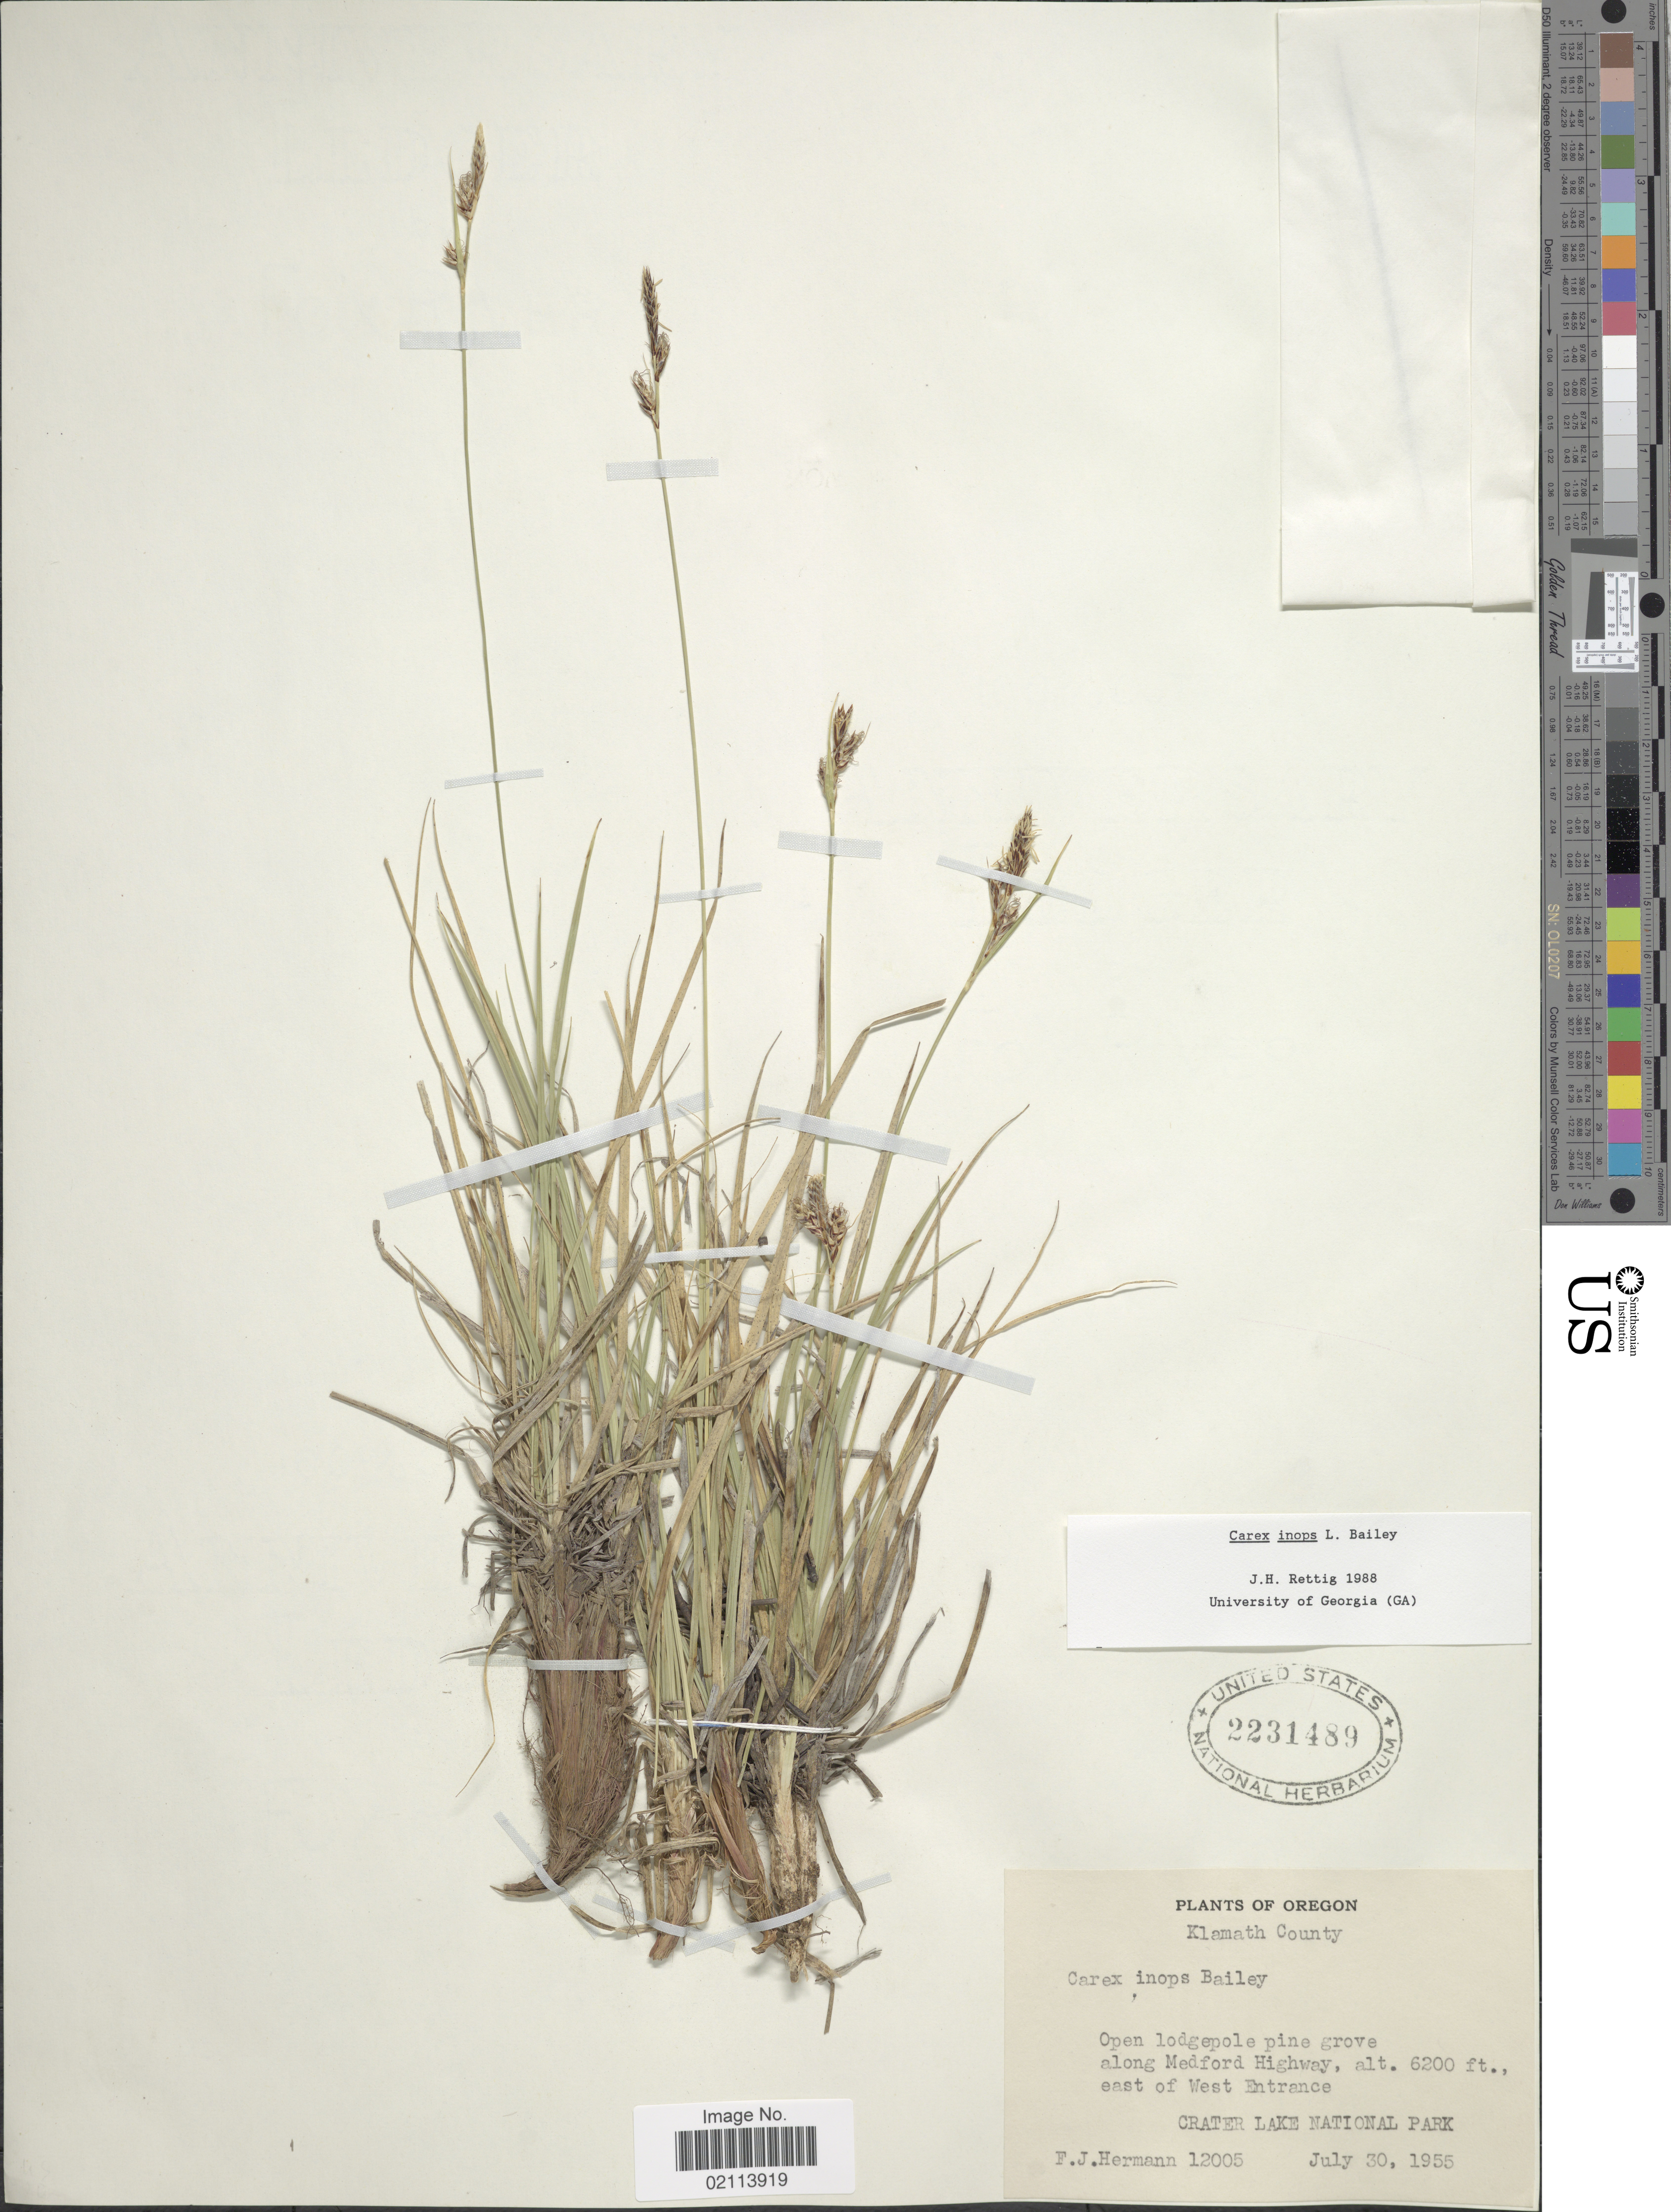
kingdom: Plantae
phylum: Tracheophyta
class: Liliopsida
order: Poales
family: Cyperaceae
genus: Carex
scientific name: Carex inops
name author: L.H. Bailey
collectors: F. J. Hermann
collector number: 12005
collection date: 1955-07-30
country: United States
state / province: Oregon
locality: Klamath County, open lodgepole pine grove along Medford Highway, east of West Entrance, Crater Lake National Park.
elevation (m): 1890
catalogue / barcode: US 2231489